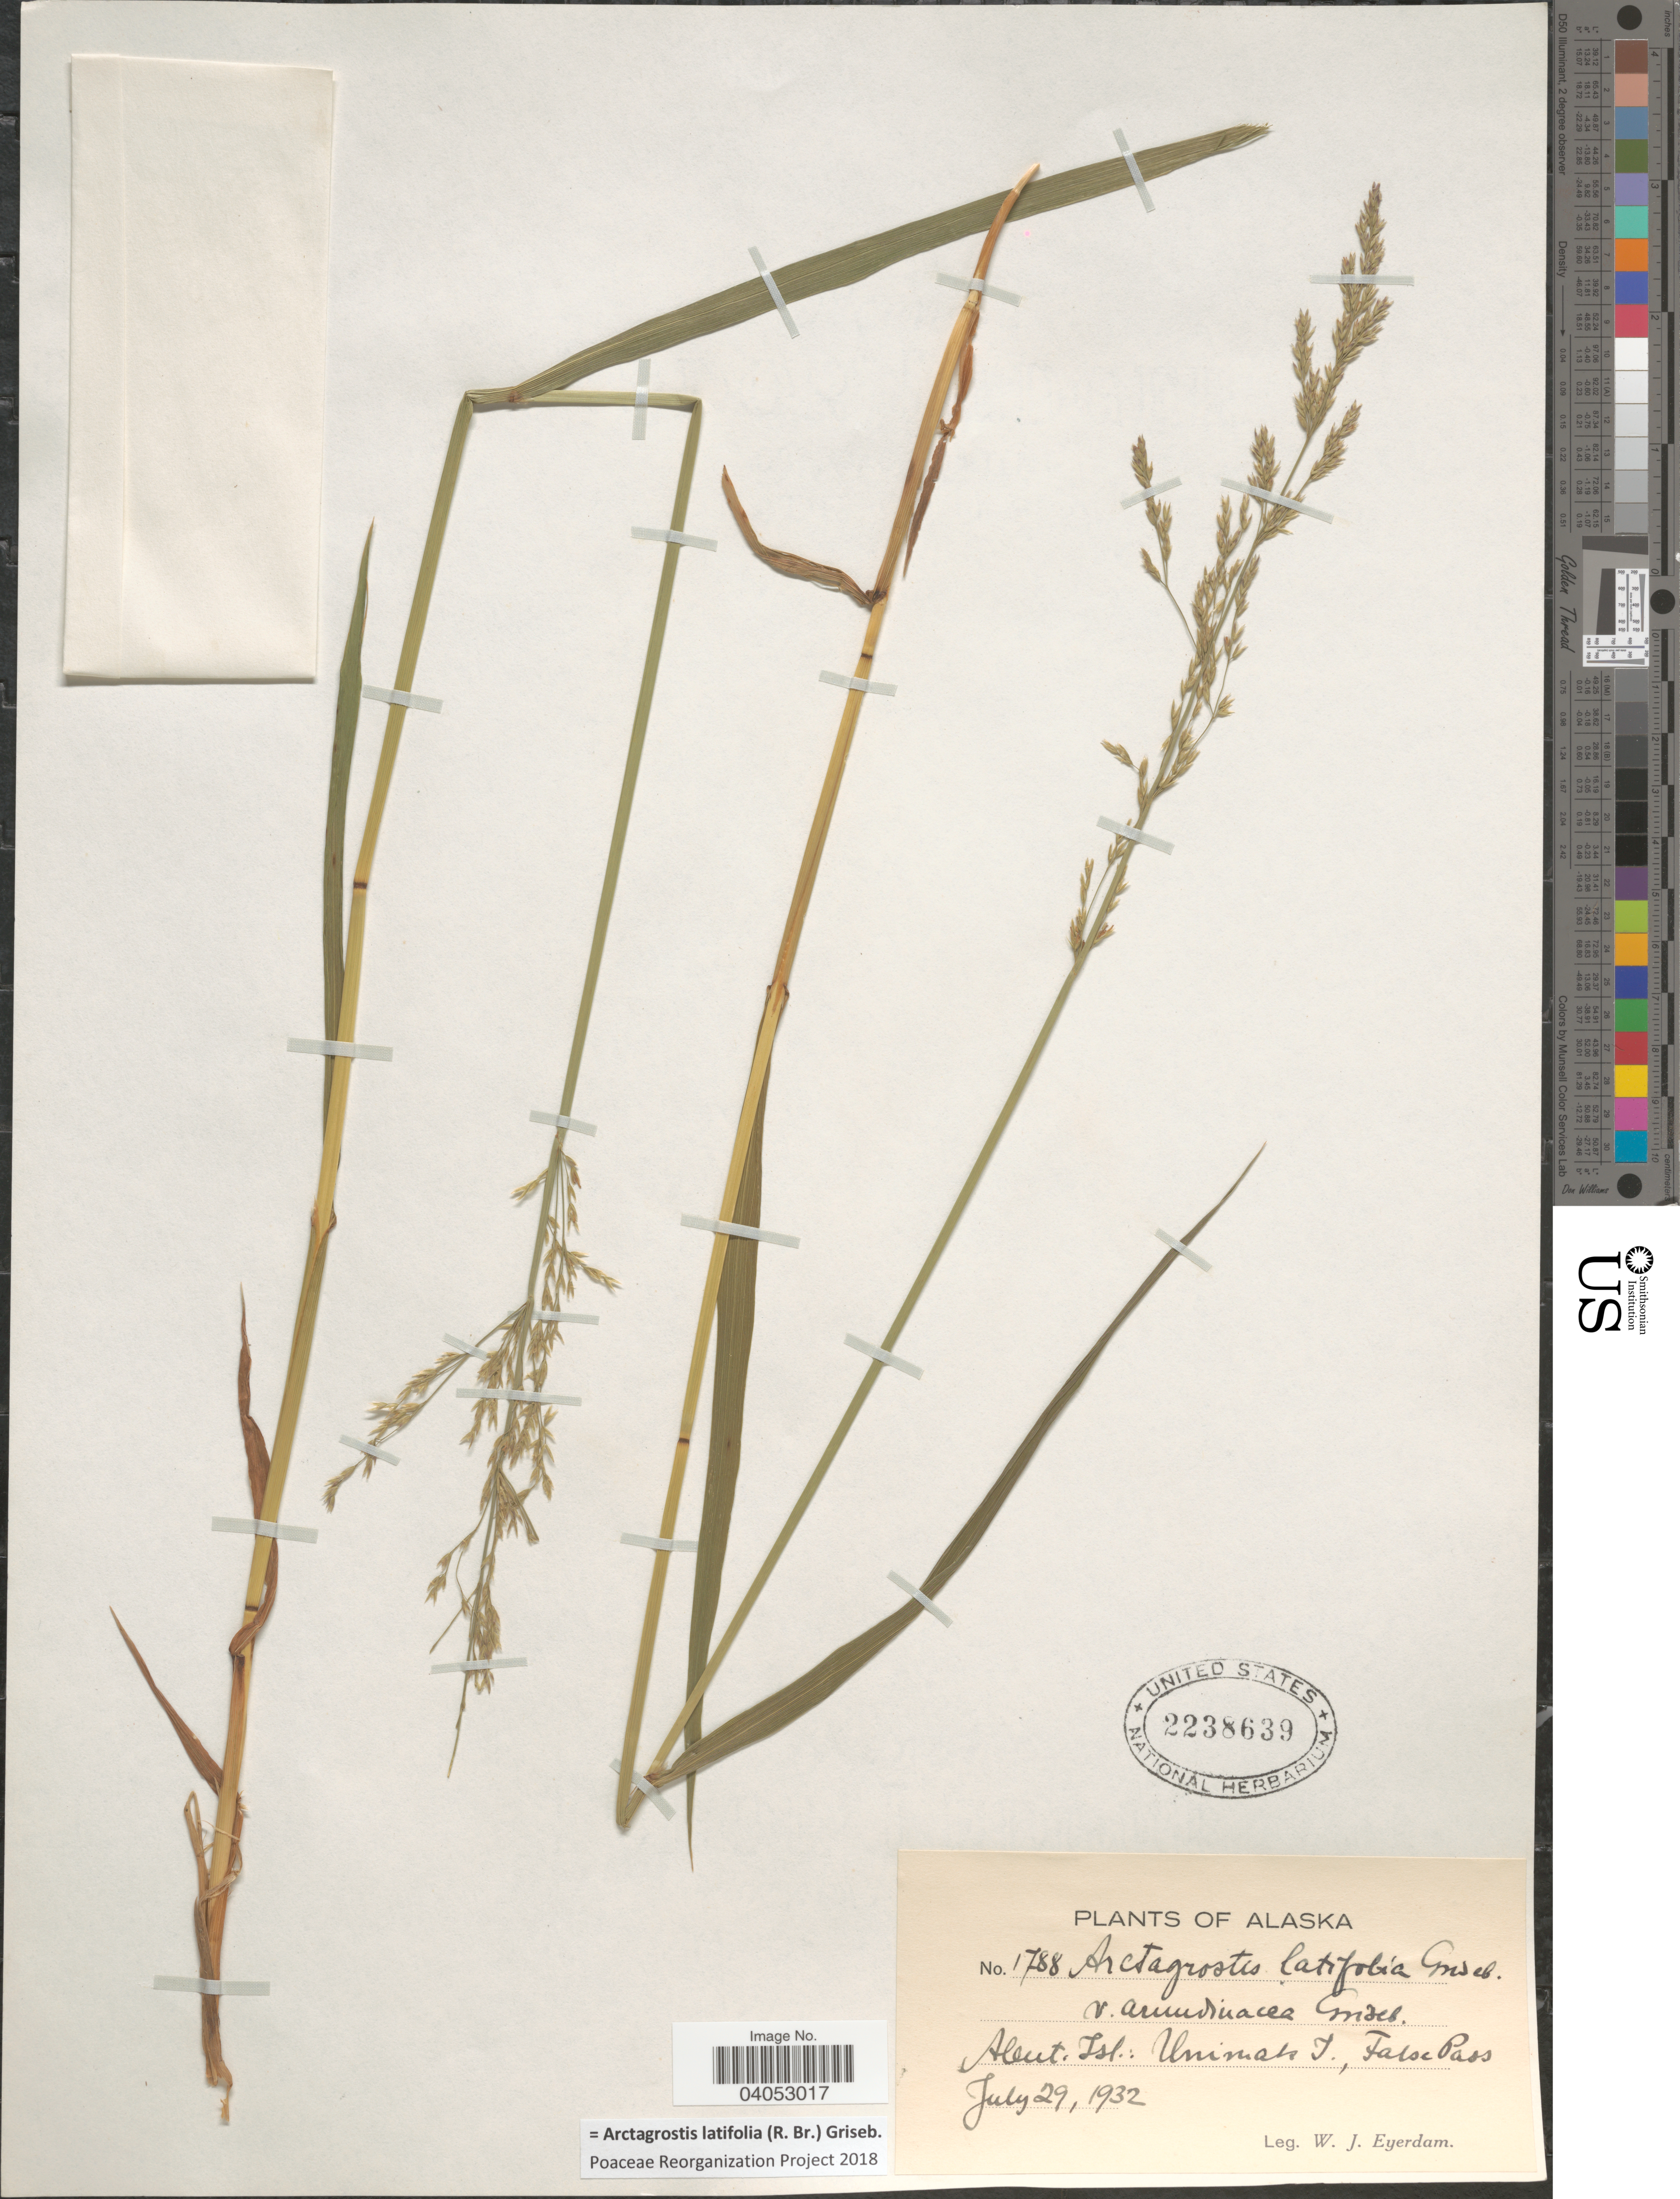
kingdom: Plantae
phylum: Tracheophyta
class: Liliopsida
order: Poales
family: Poaceae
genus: Arctagrostis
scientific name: Arctagrostis latifolia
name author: (R. Br.) Griseb.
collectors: W. J. Eyerdam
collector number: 1788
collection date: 1932-07-29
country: United States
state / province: Alaska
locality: Aleut. Isl.: Unimak I., False Pass.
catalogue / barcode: US 2238639